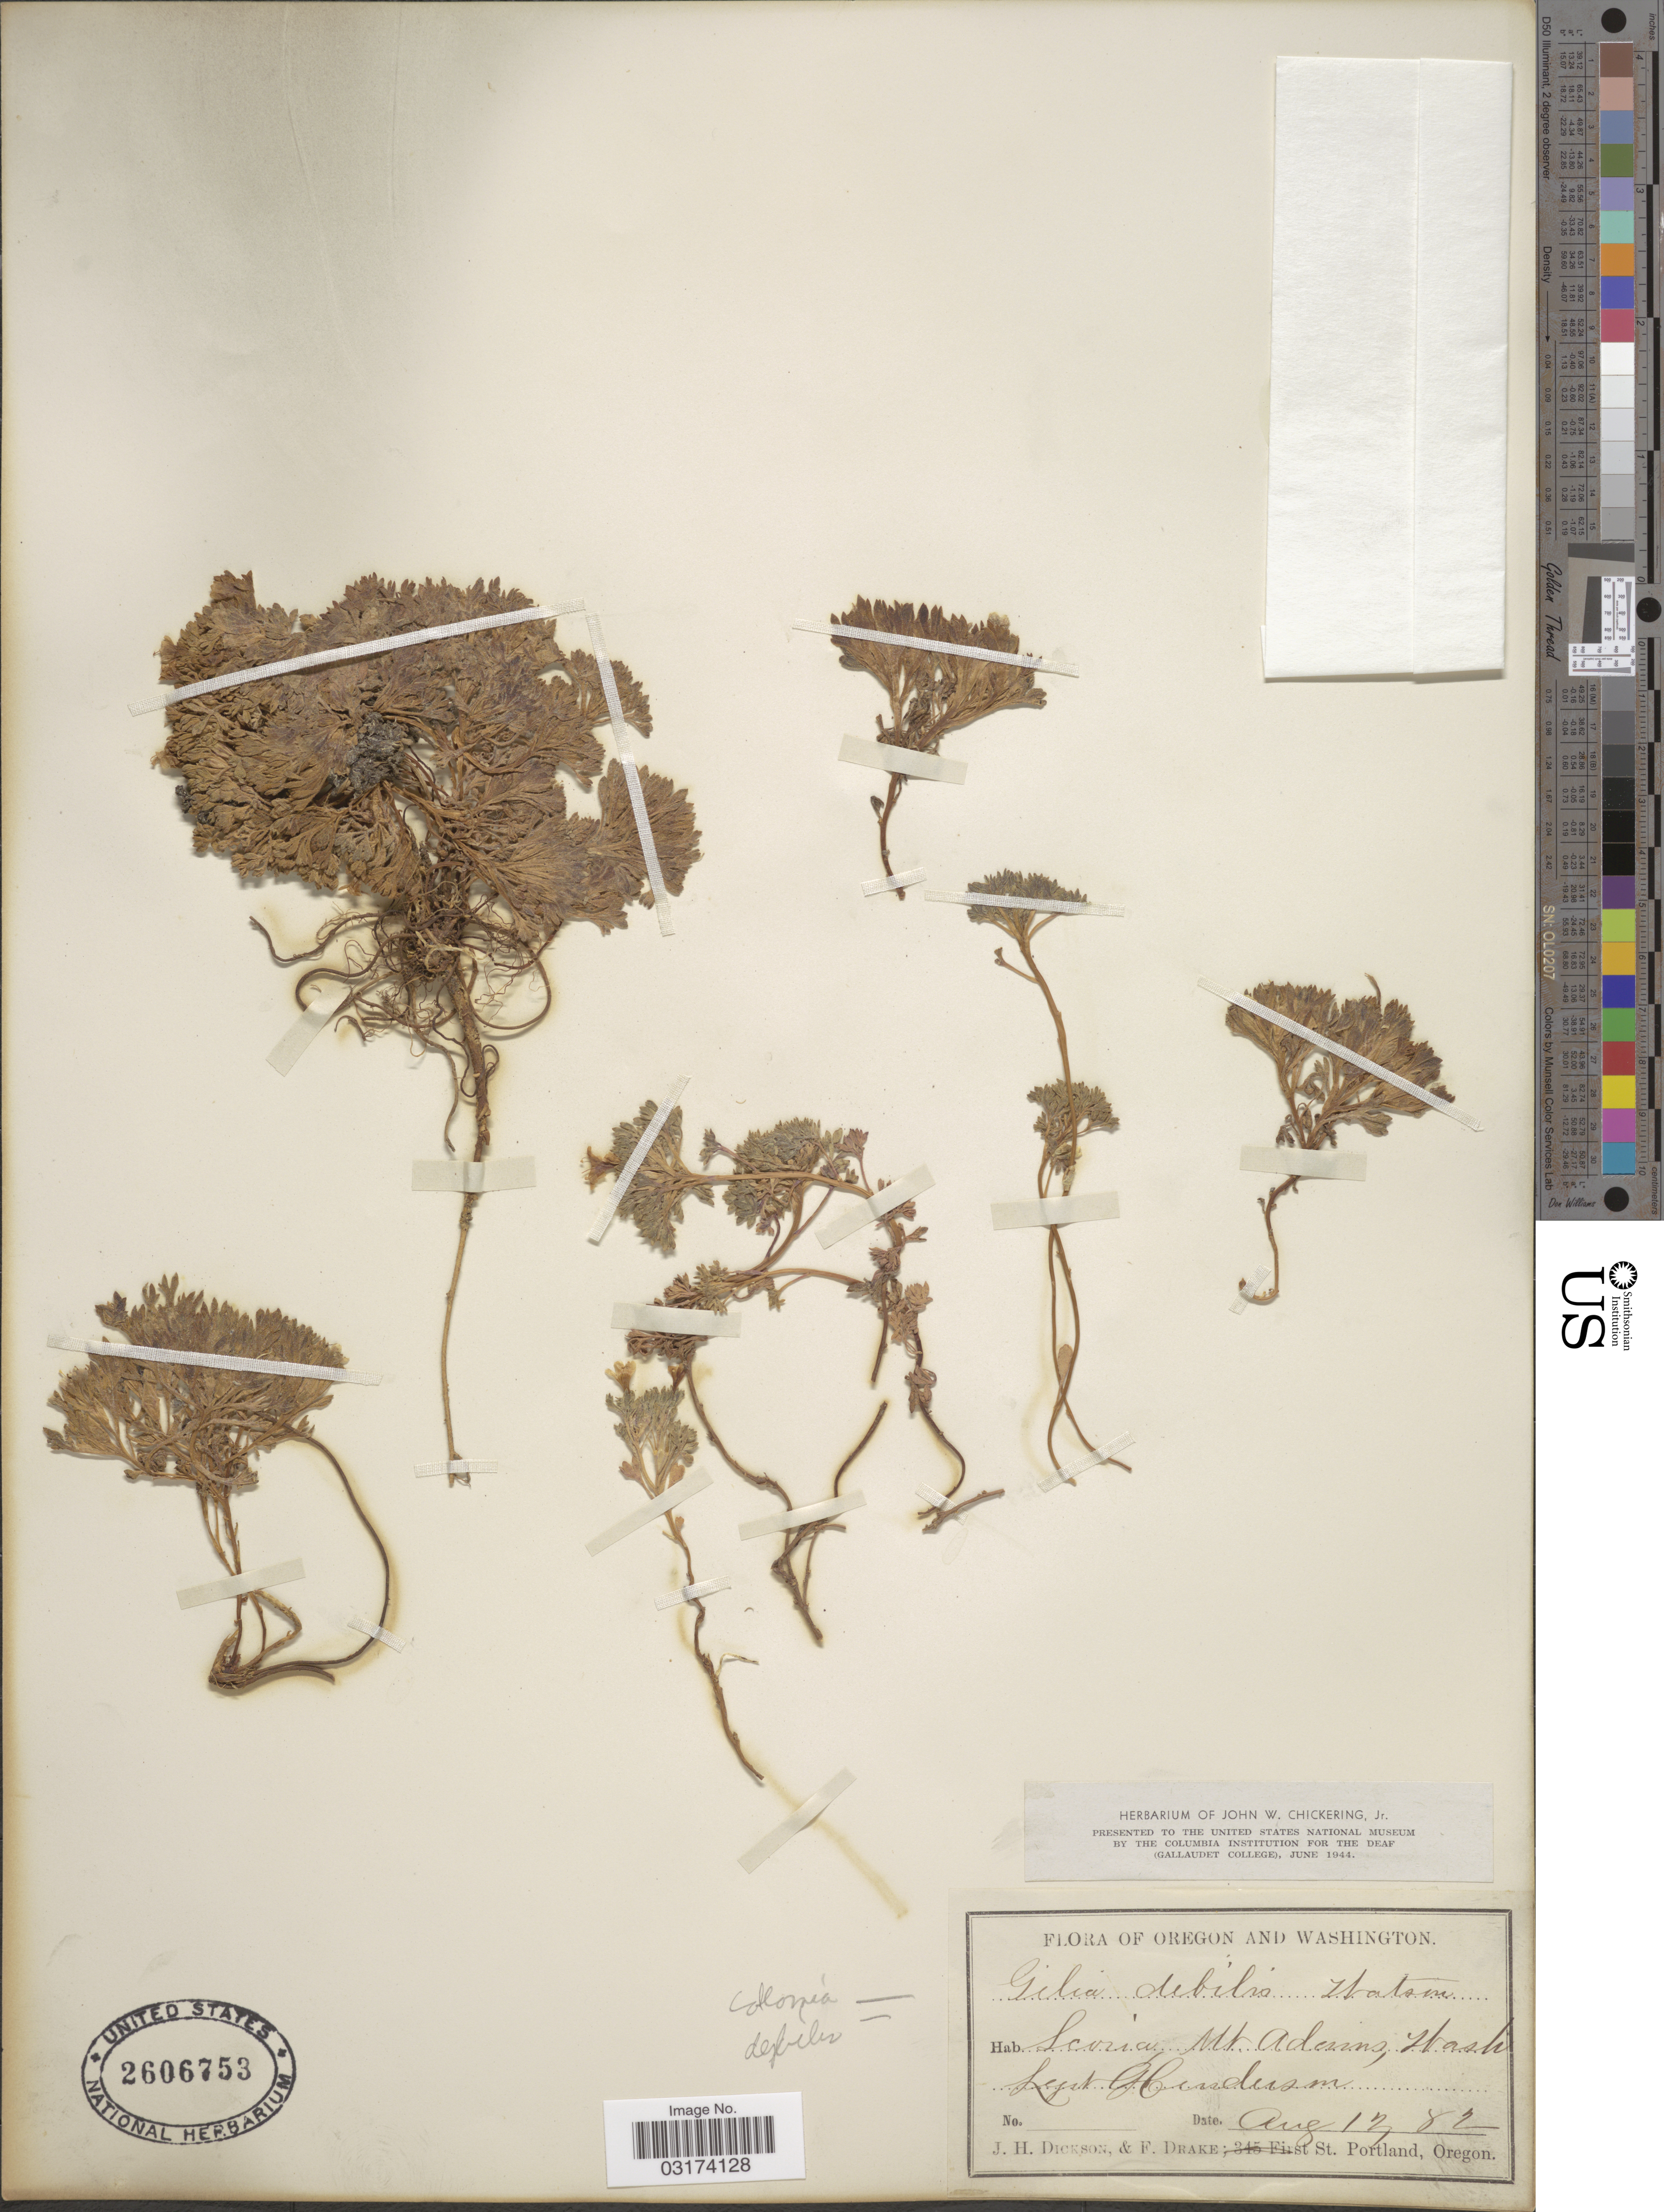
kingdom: Plantae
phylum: Tracheophyta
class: Magnoliopsida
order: Ericales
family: Polemoniaceae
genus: Collomia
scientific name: Collomia debilis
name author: (S. Watson) Greene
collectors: -. Henderson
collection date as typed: Transcribed d/m/y: 12/8/82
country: United States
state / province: Washington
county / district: Yakima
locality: Scoria Mt Adams, Wash.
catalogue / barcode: US 2606753